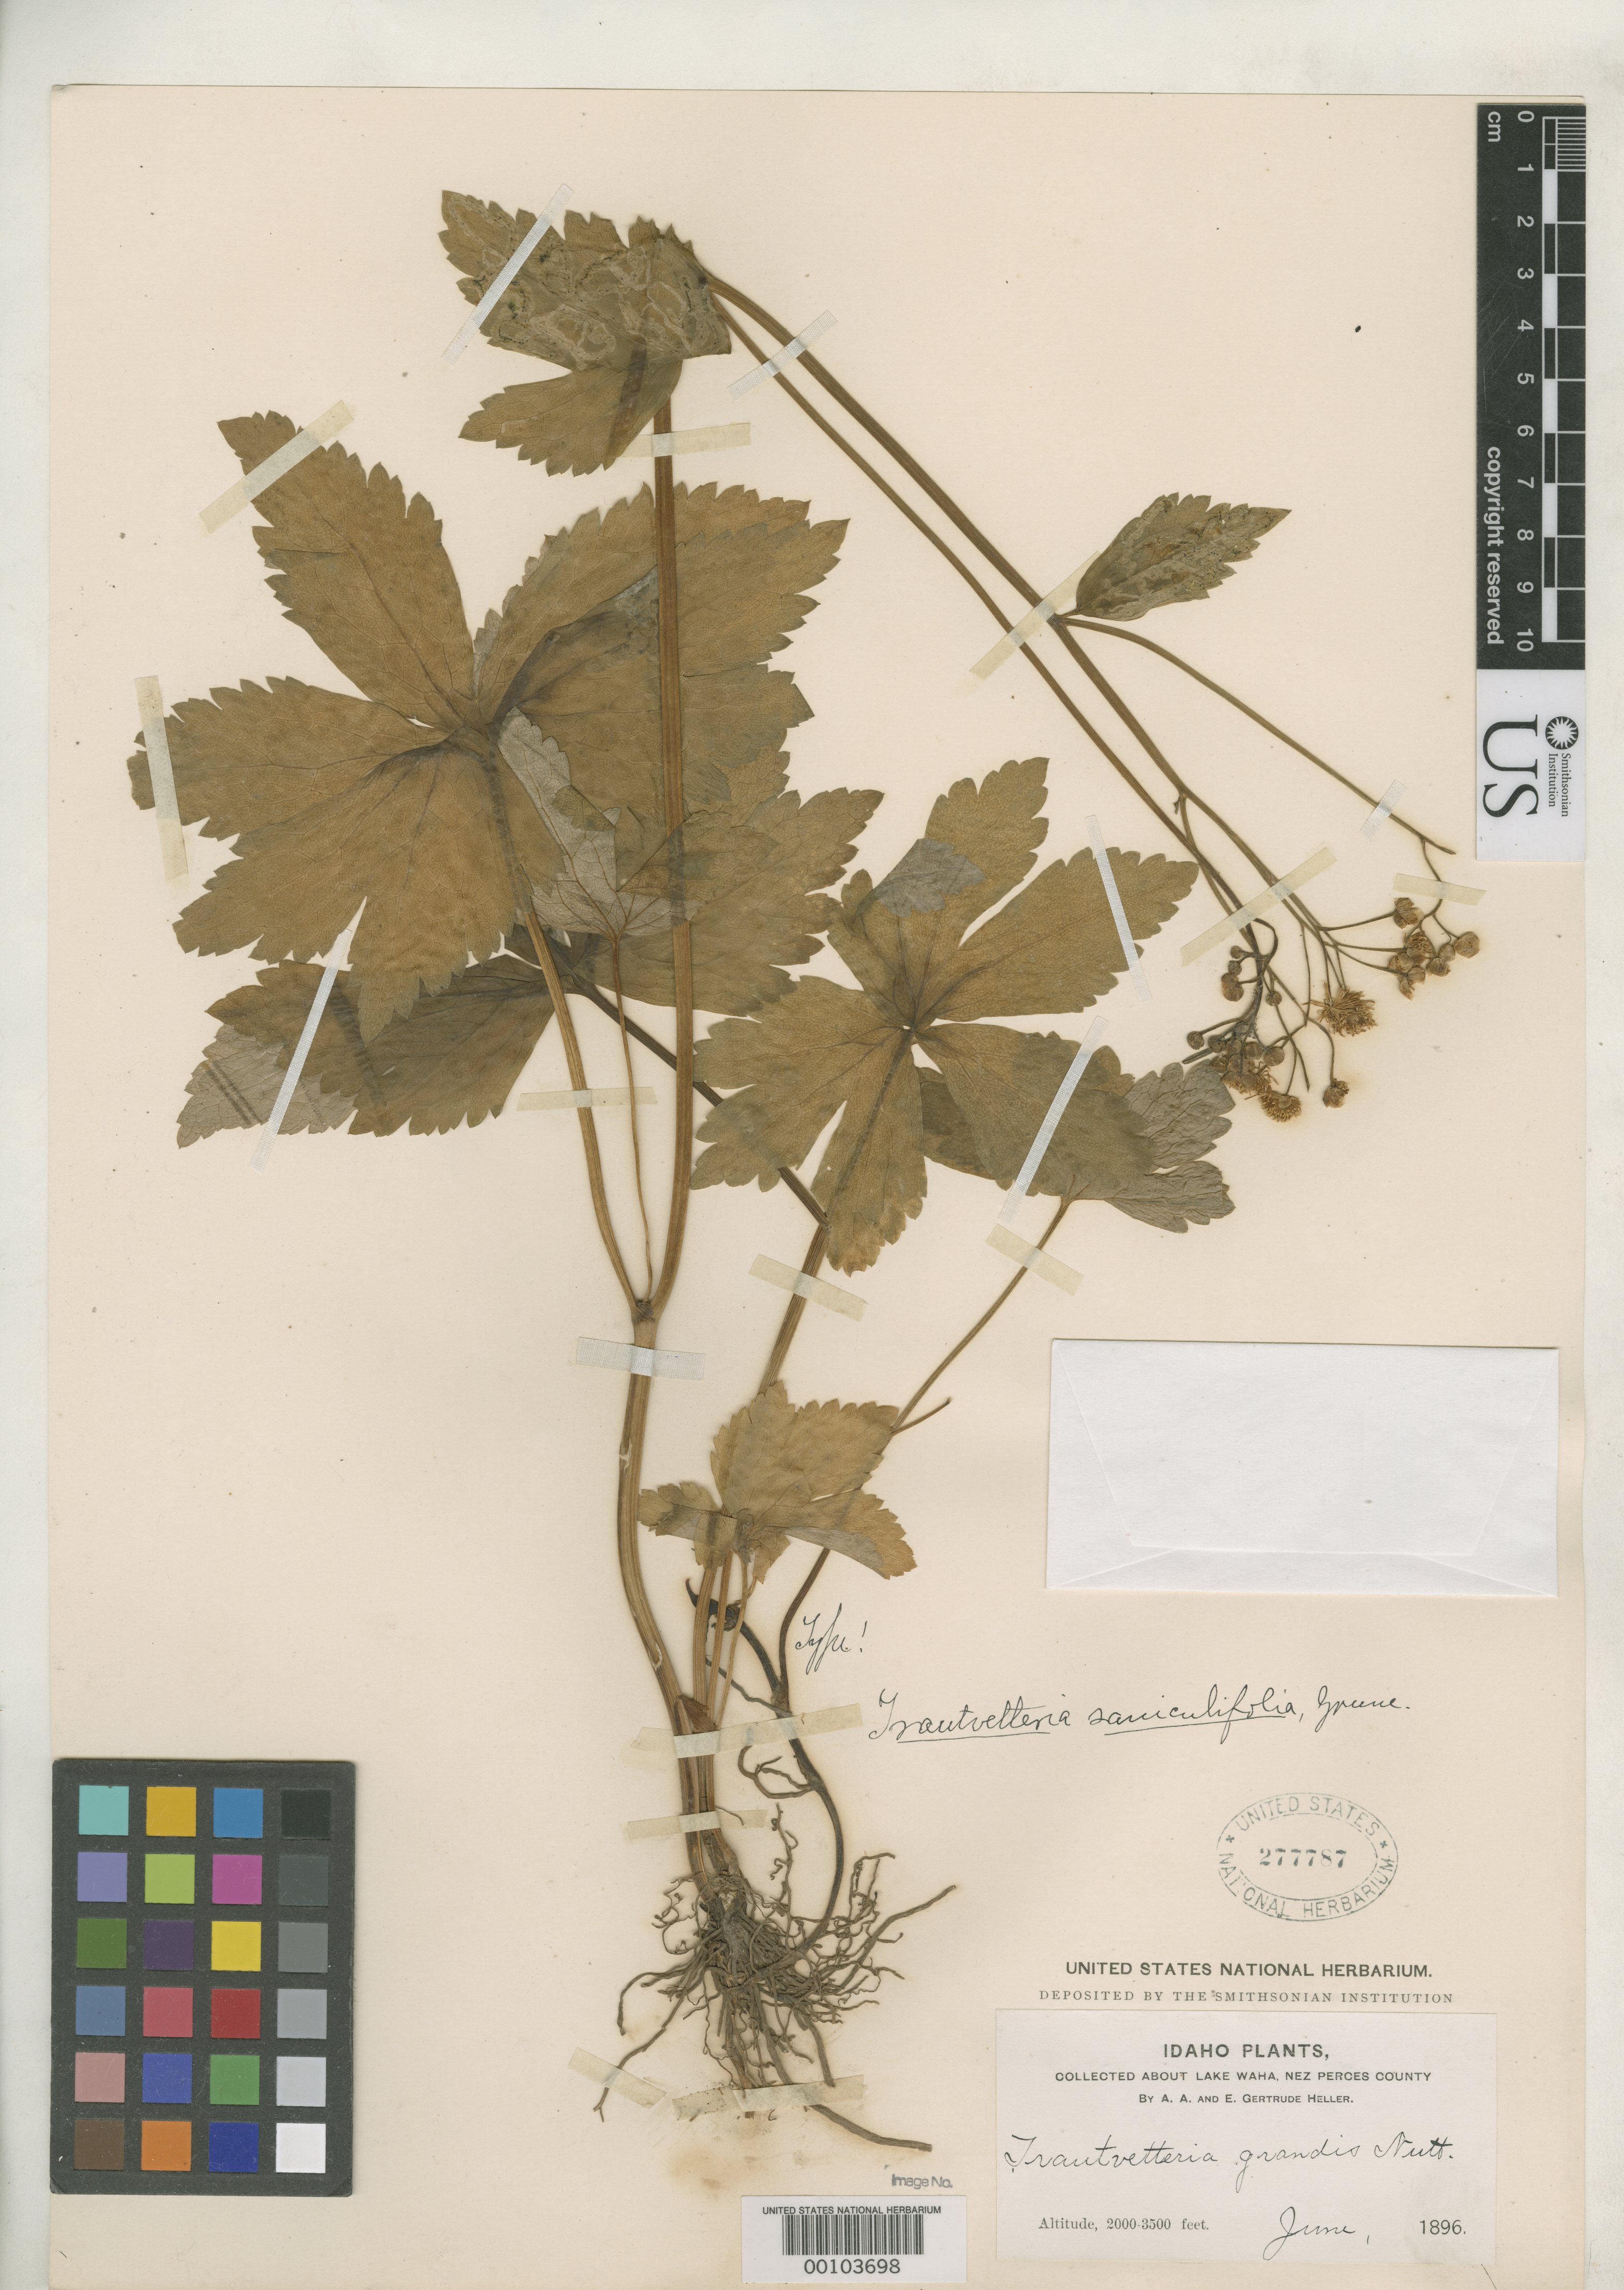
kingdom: Plantae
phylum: Tracheophyta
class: Magnoliopsida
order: Ranunculales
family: Ranunculaceae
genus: Trautvetteria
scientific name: Trautvetteria saniculifolia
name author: Greene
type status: Isotype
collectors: A. A. Heller & E. G. Heller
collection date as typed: Jun 1896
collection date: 1896-06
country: United States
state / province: Idaho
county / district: Nez Perce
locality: About Lake Waha.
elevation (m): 610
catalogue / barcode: US 277787